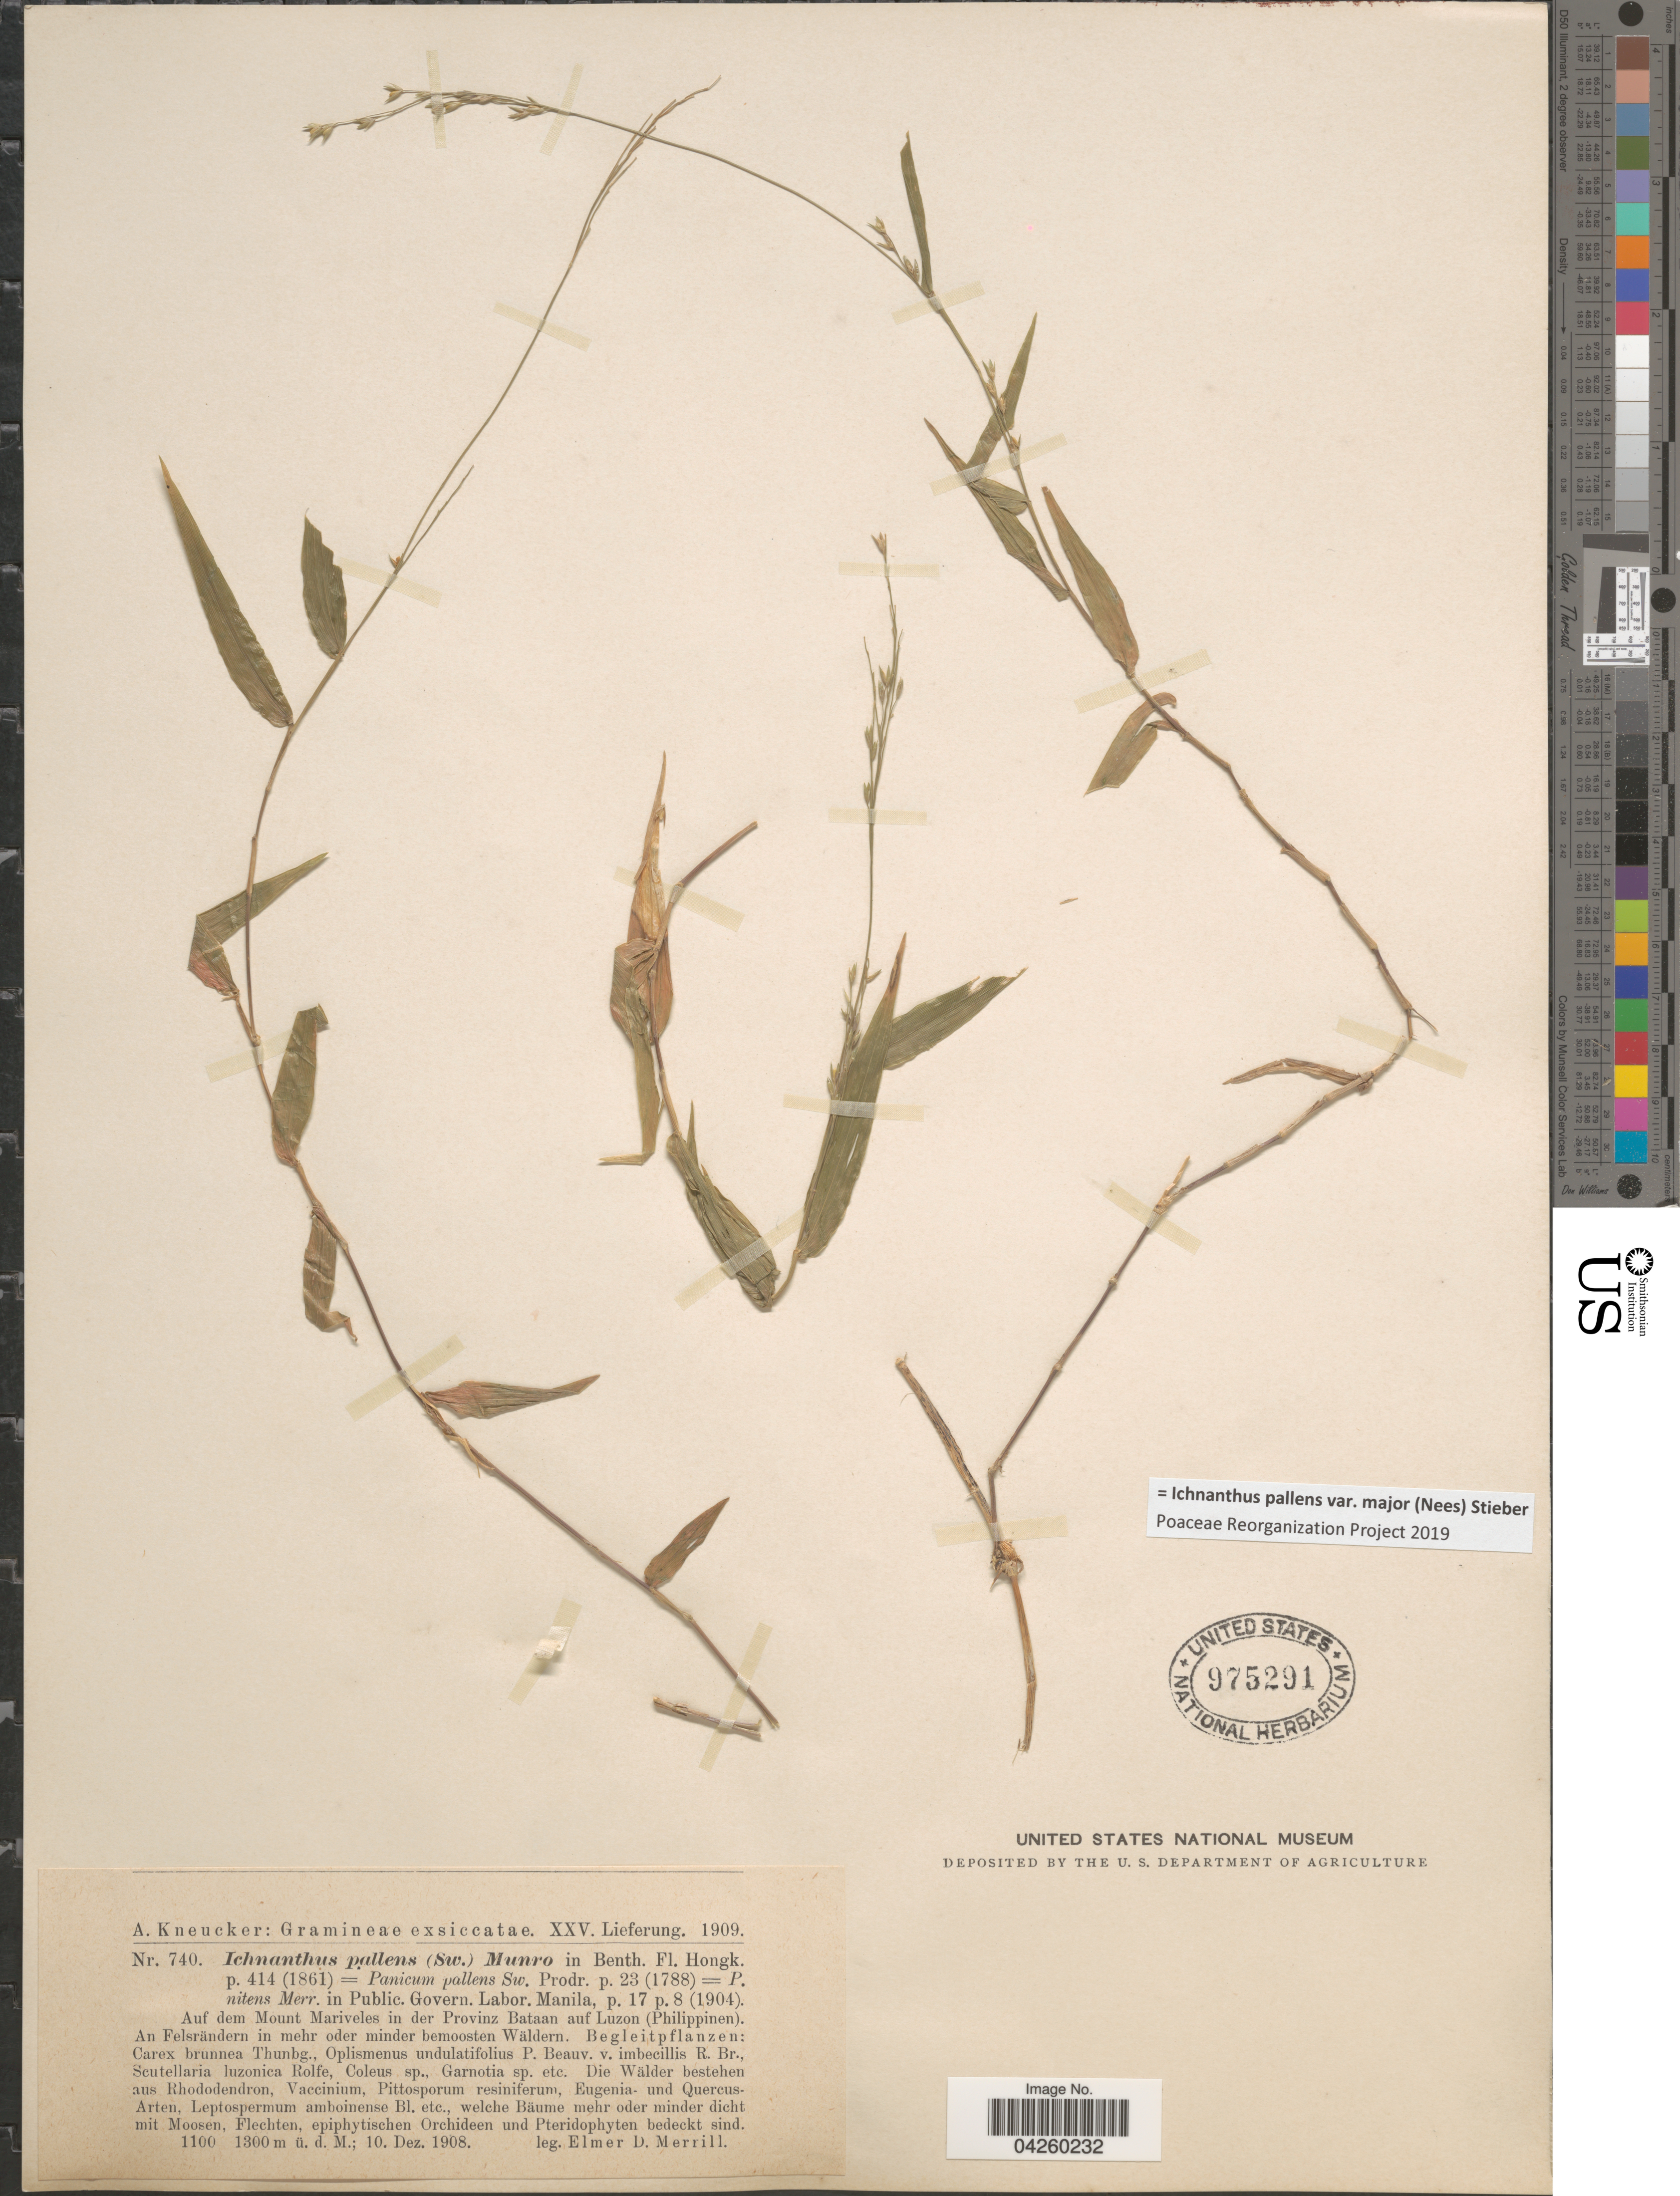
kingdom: Plantae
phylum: Tracheophyta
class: Liliopsida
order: Poales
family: Poaceae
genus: Ichnanthus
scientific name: Ichnanthus pallens var. major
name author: (Nees) Stieber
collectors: E. D. Merrill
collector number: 740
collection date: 1908-12-10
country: Philippines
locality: Auf dem Mount Mariveles in der Provinz Bataan auf Luzon (Philippinen).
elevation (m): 1100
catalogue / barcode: US 975291